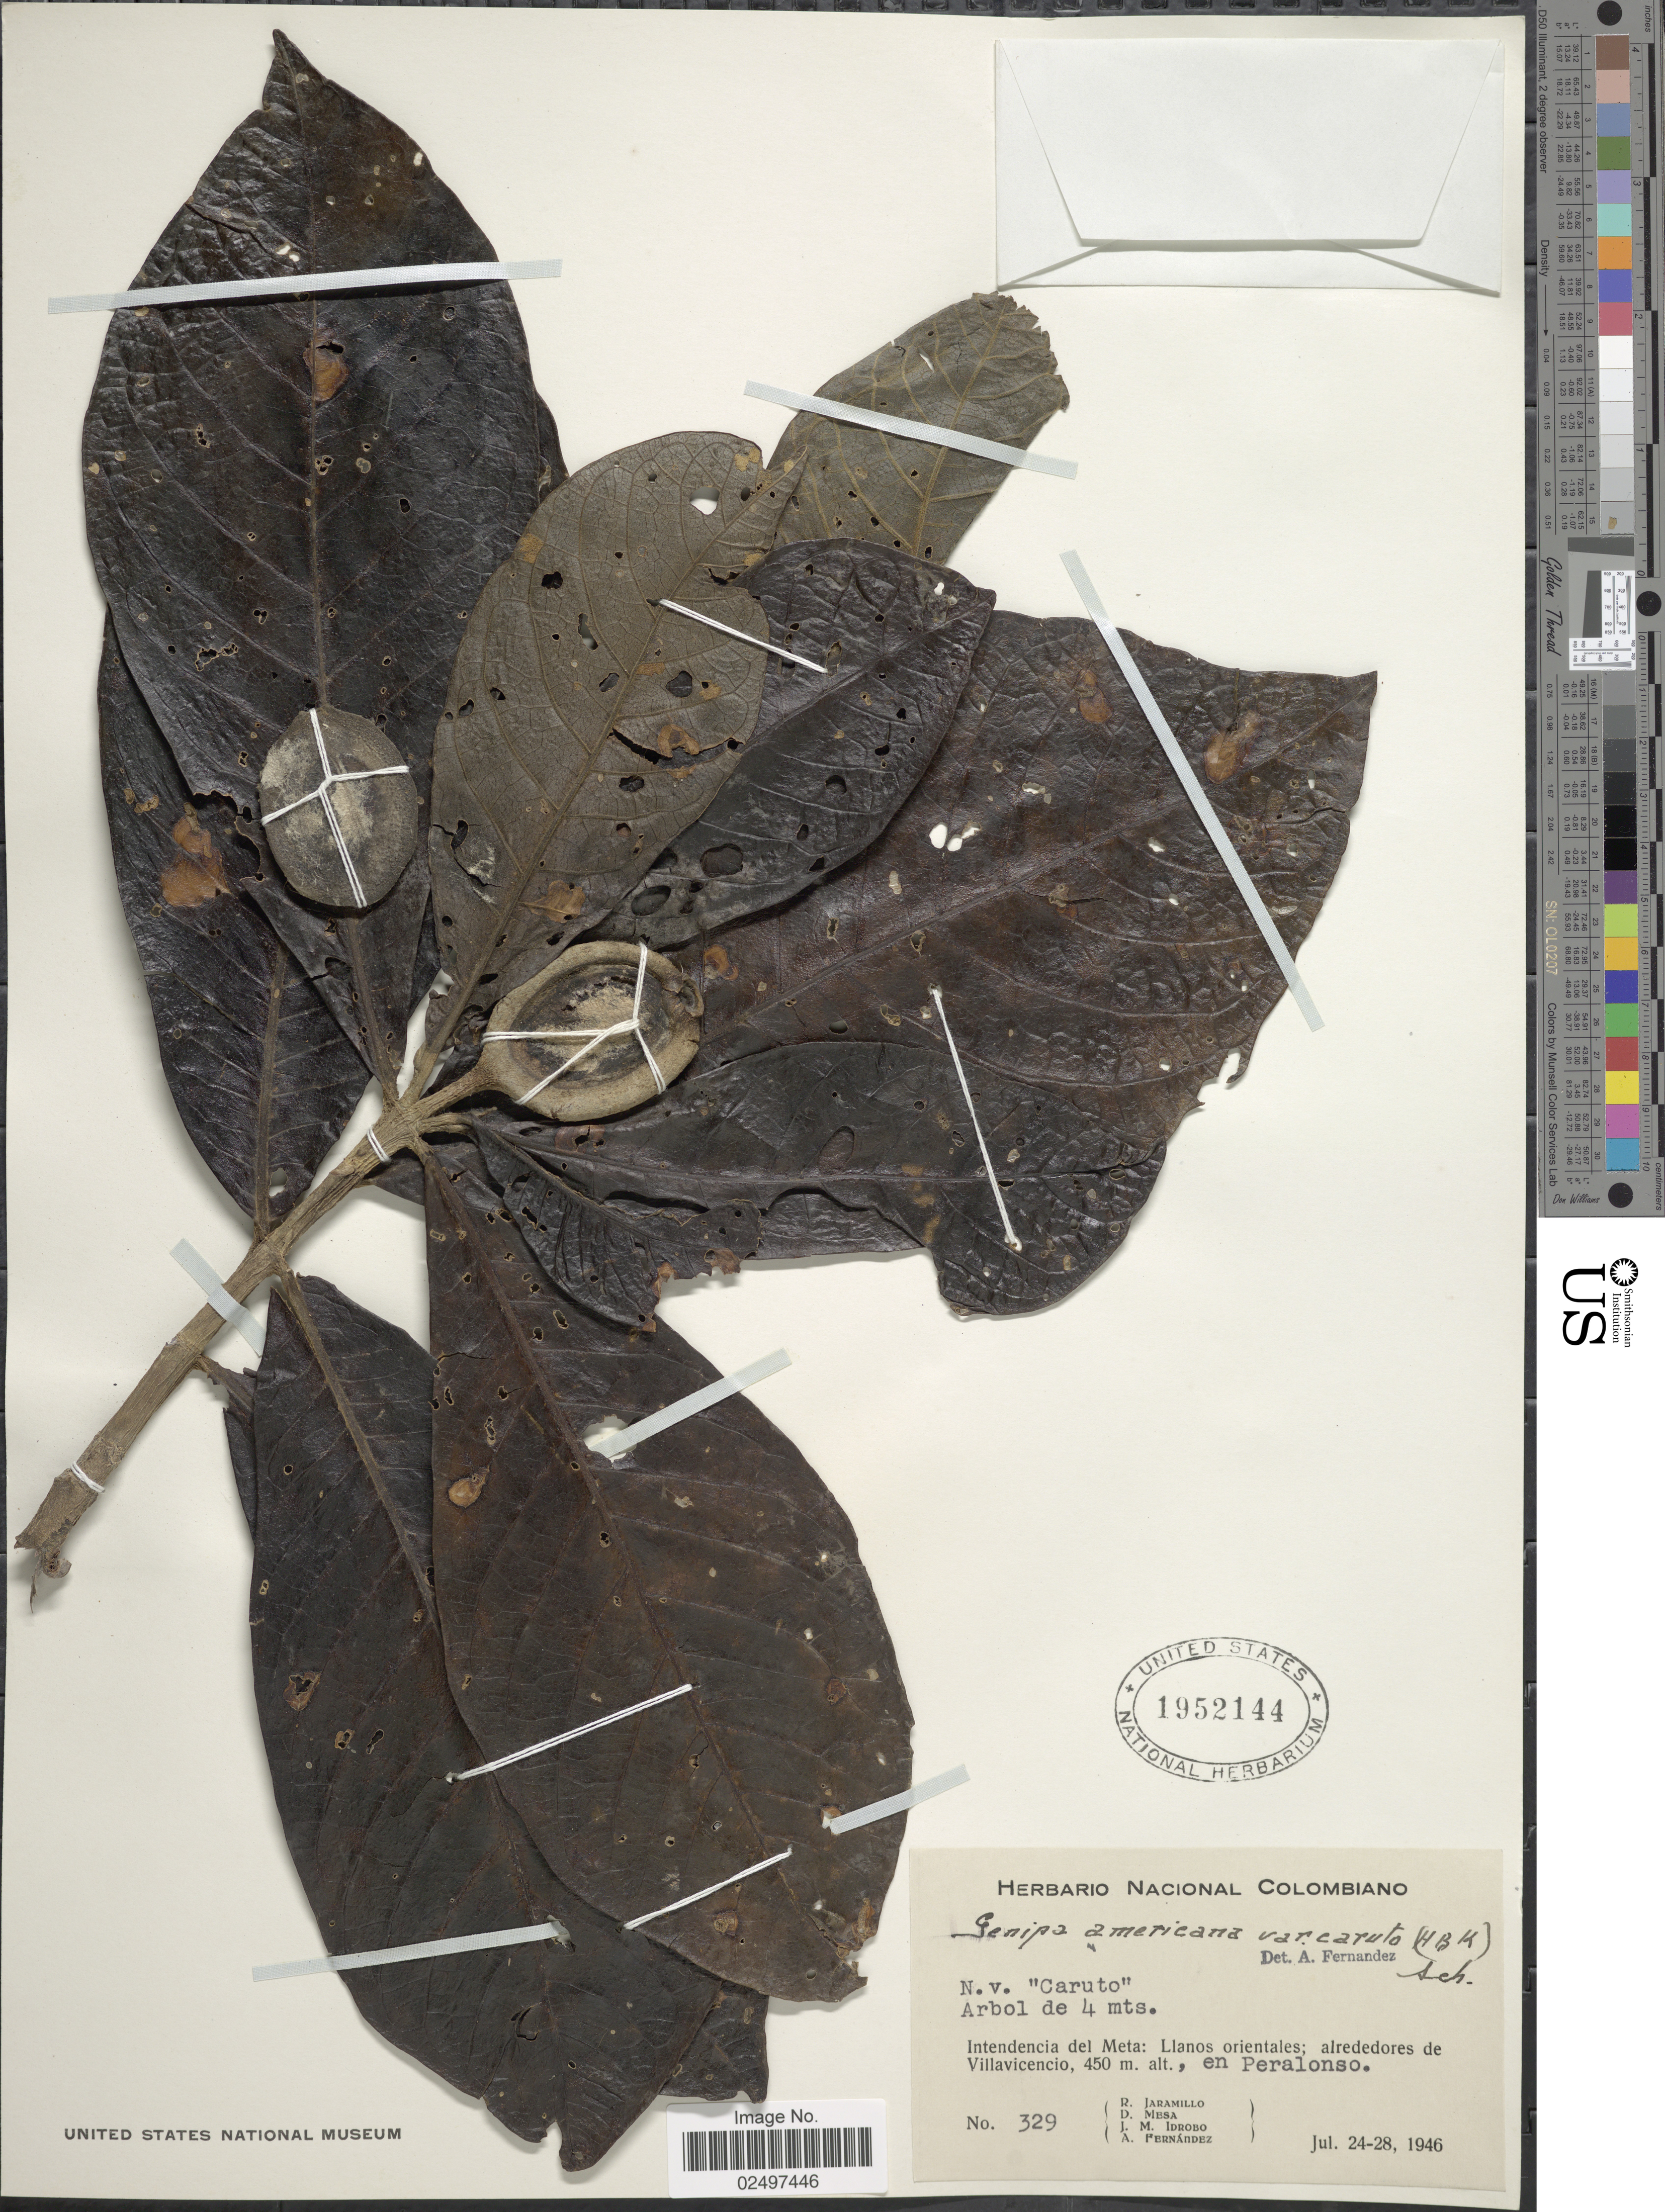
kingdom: Plantae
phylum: Tracheophyta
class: Magnoliopsida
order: Gentianales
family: Rubiaceae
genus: Genipa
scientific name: Genipa americana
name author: L.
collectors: R. Jaramillo M., D. Mesa, J. M. Idrobo & A. Fernández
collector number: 329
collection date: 1946-07-24/1946-07-28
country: Colombia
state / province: Meta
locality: Intendencia del Meta: Llanos orientales; alrededores de Villavicencio, en Peralonso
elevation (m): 450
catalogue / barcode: US 1952144